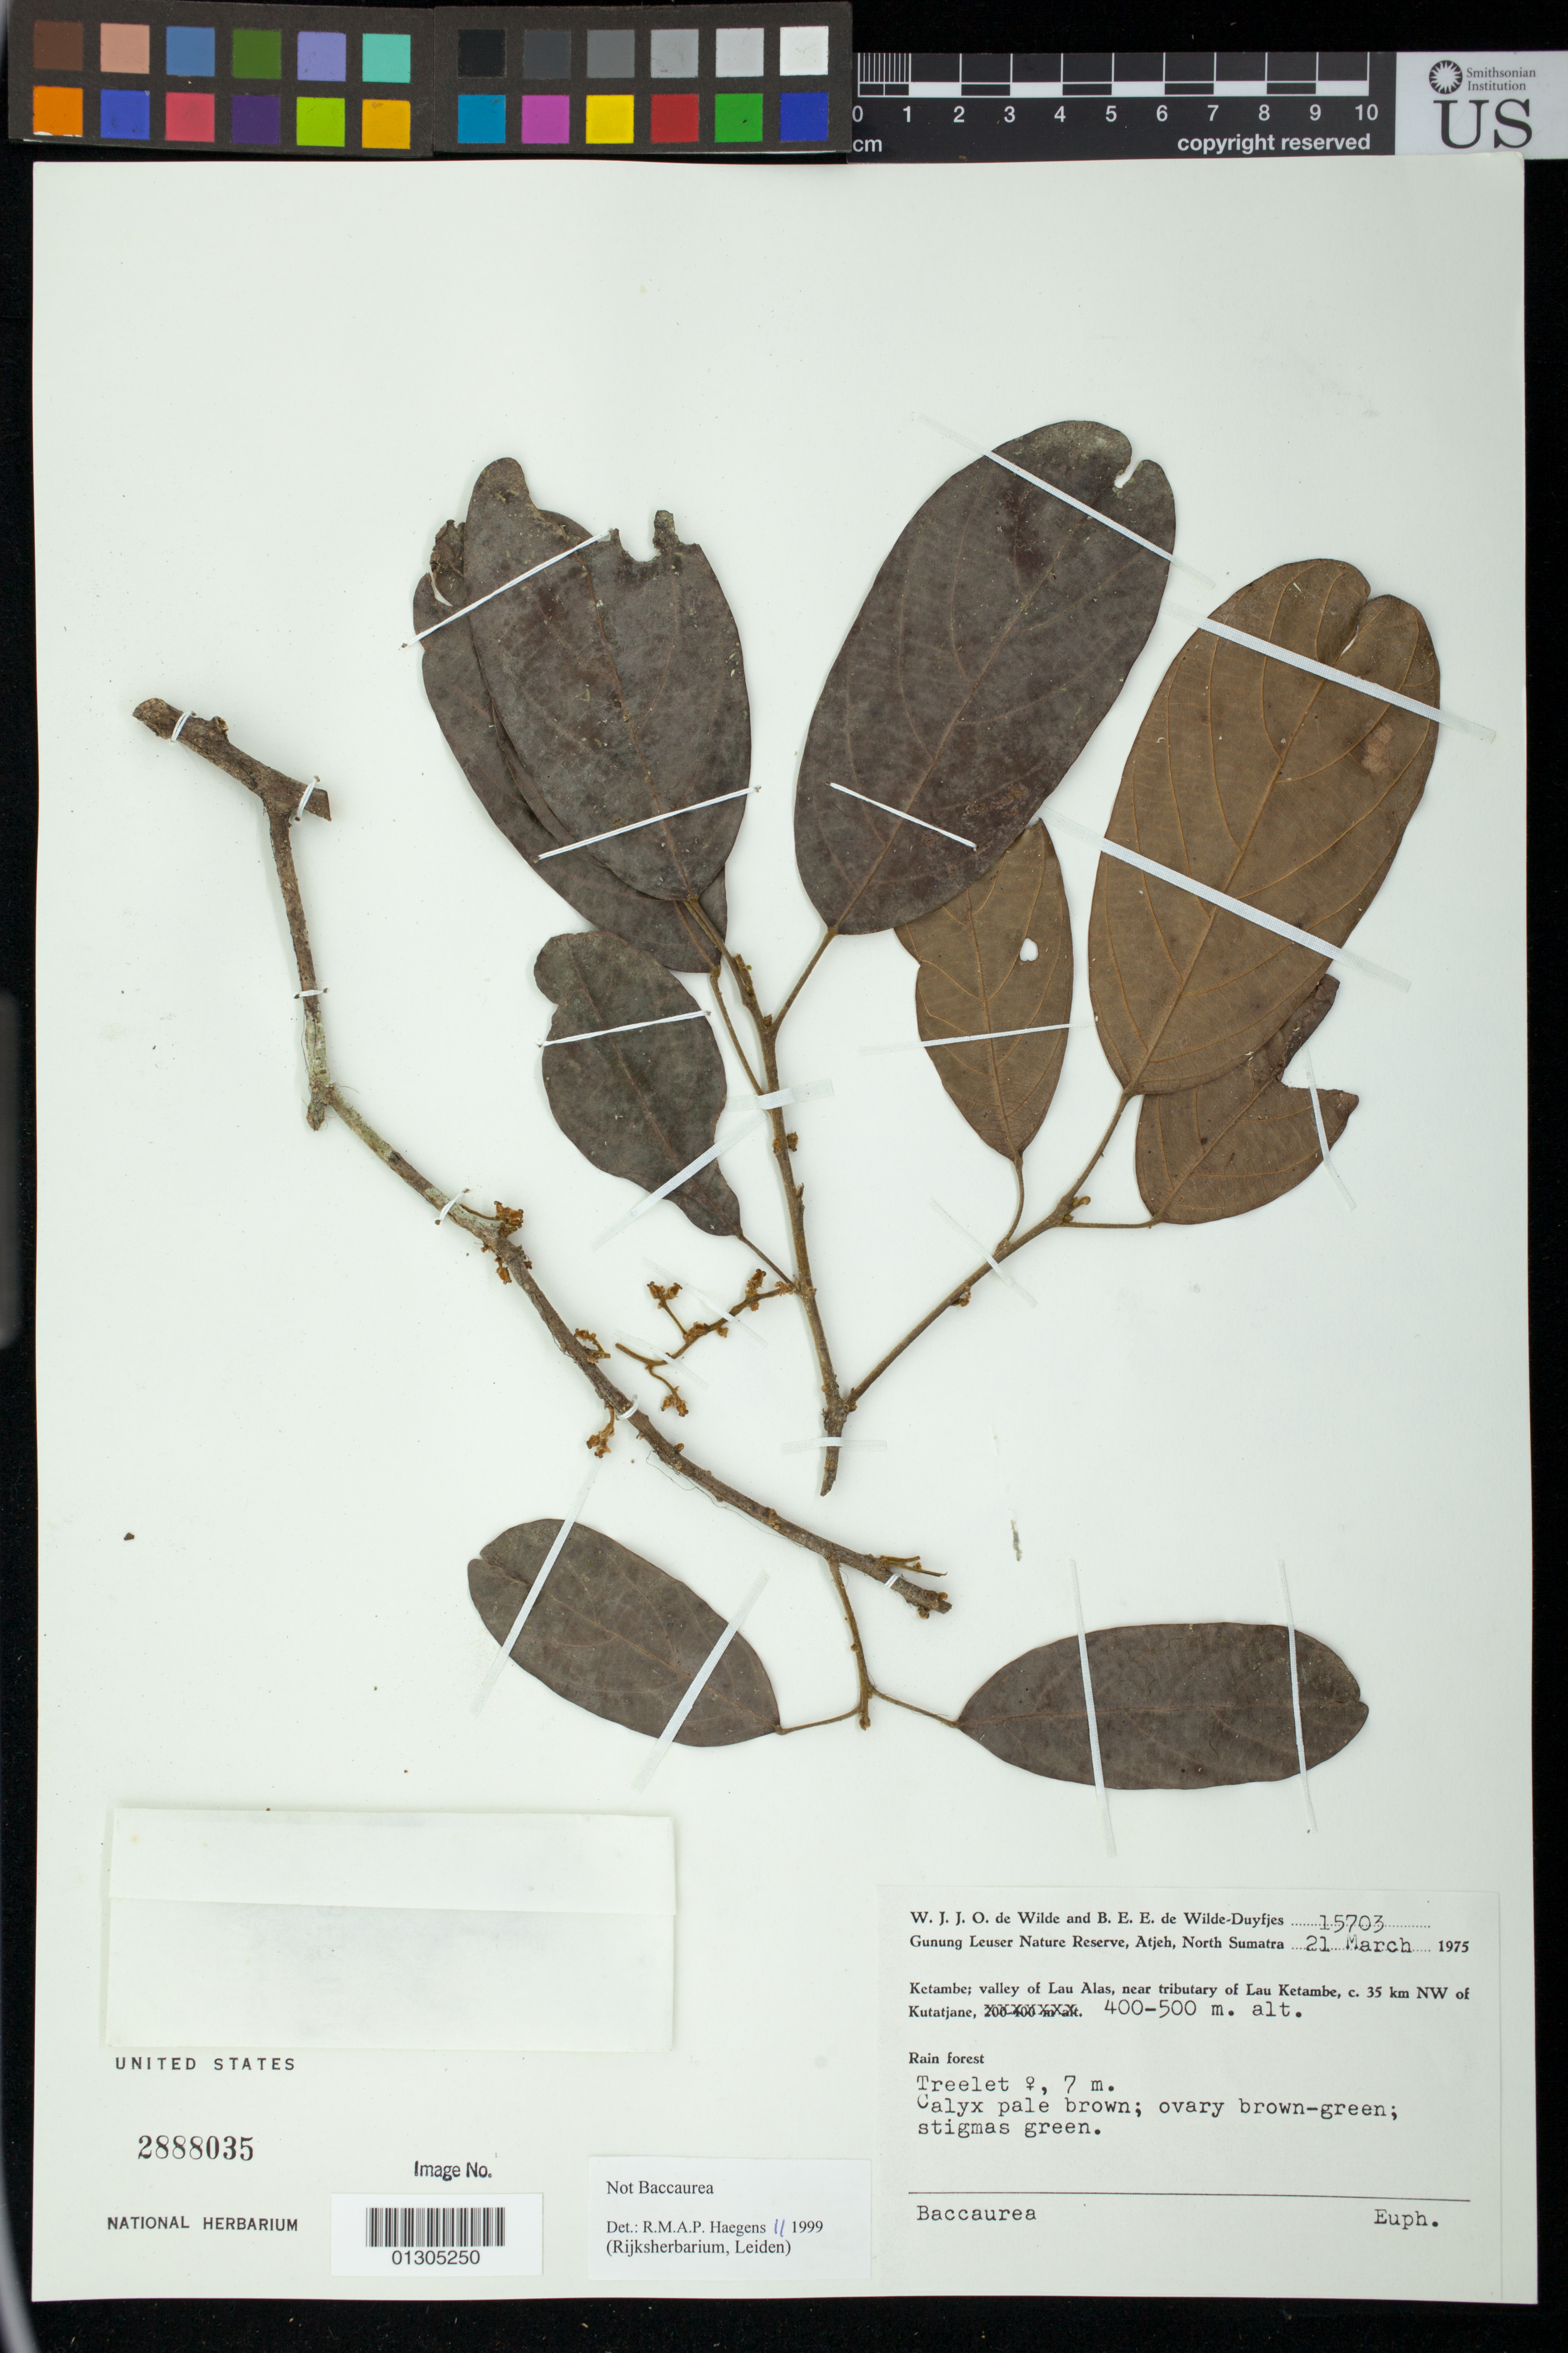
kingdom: Plantae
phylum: Tracheophyta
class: Magnoliopsida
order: Malpighiales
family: Euphorbiaceae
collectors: W. J. de Wilde & B. E. de Wilde-Duyfjes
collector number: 15703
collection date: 1975-03-21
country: Indonesia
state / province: Sumatra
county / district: Aceh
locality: Ketambe; vicinity of Lau Alas (Lawe Alas), near tributary of Lau Ketambe, c. 35 km NW of Kutatjane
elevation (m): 400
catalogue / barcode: US 2888035